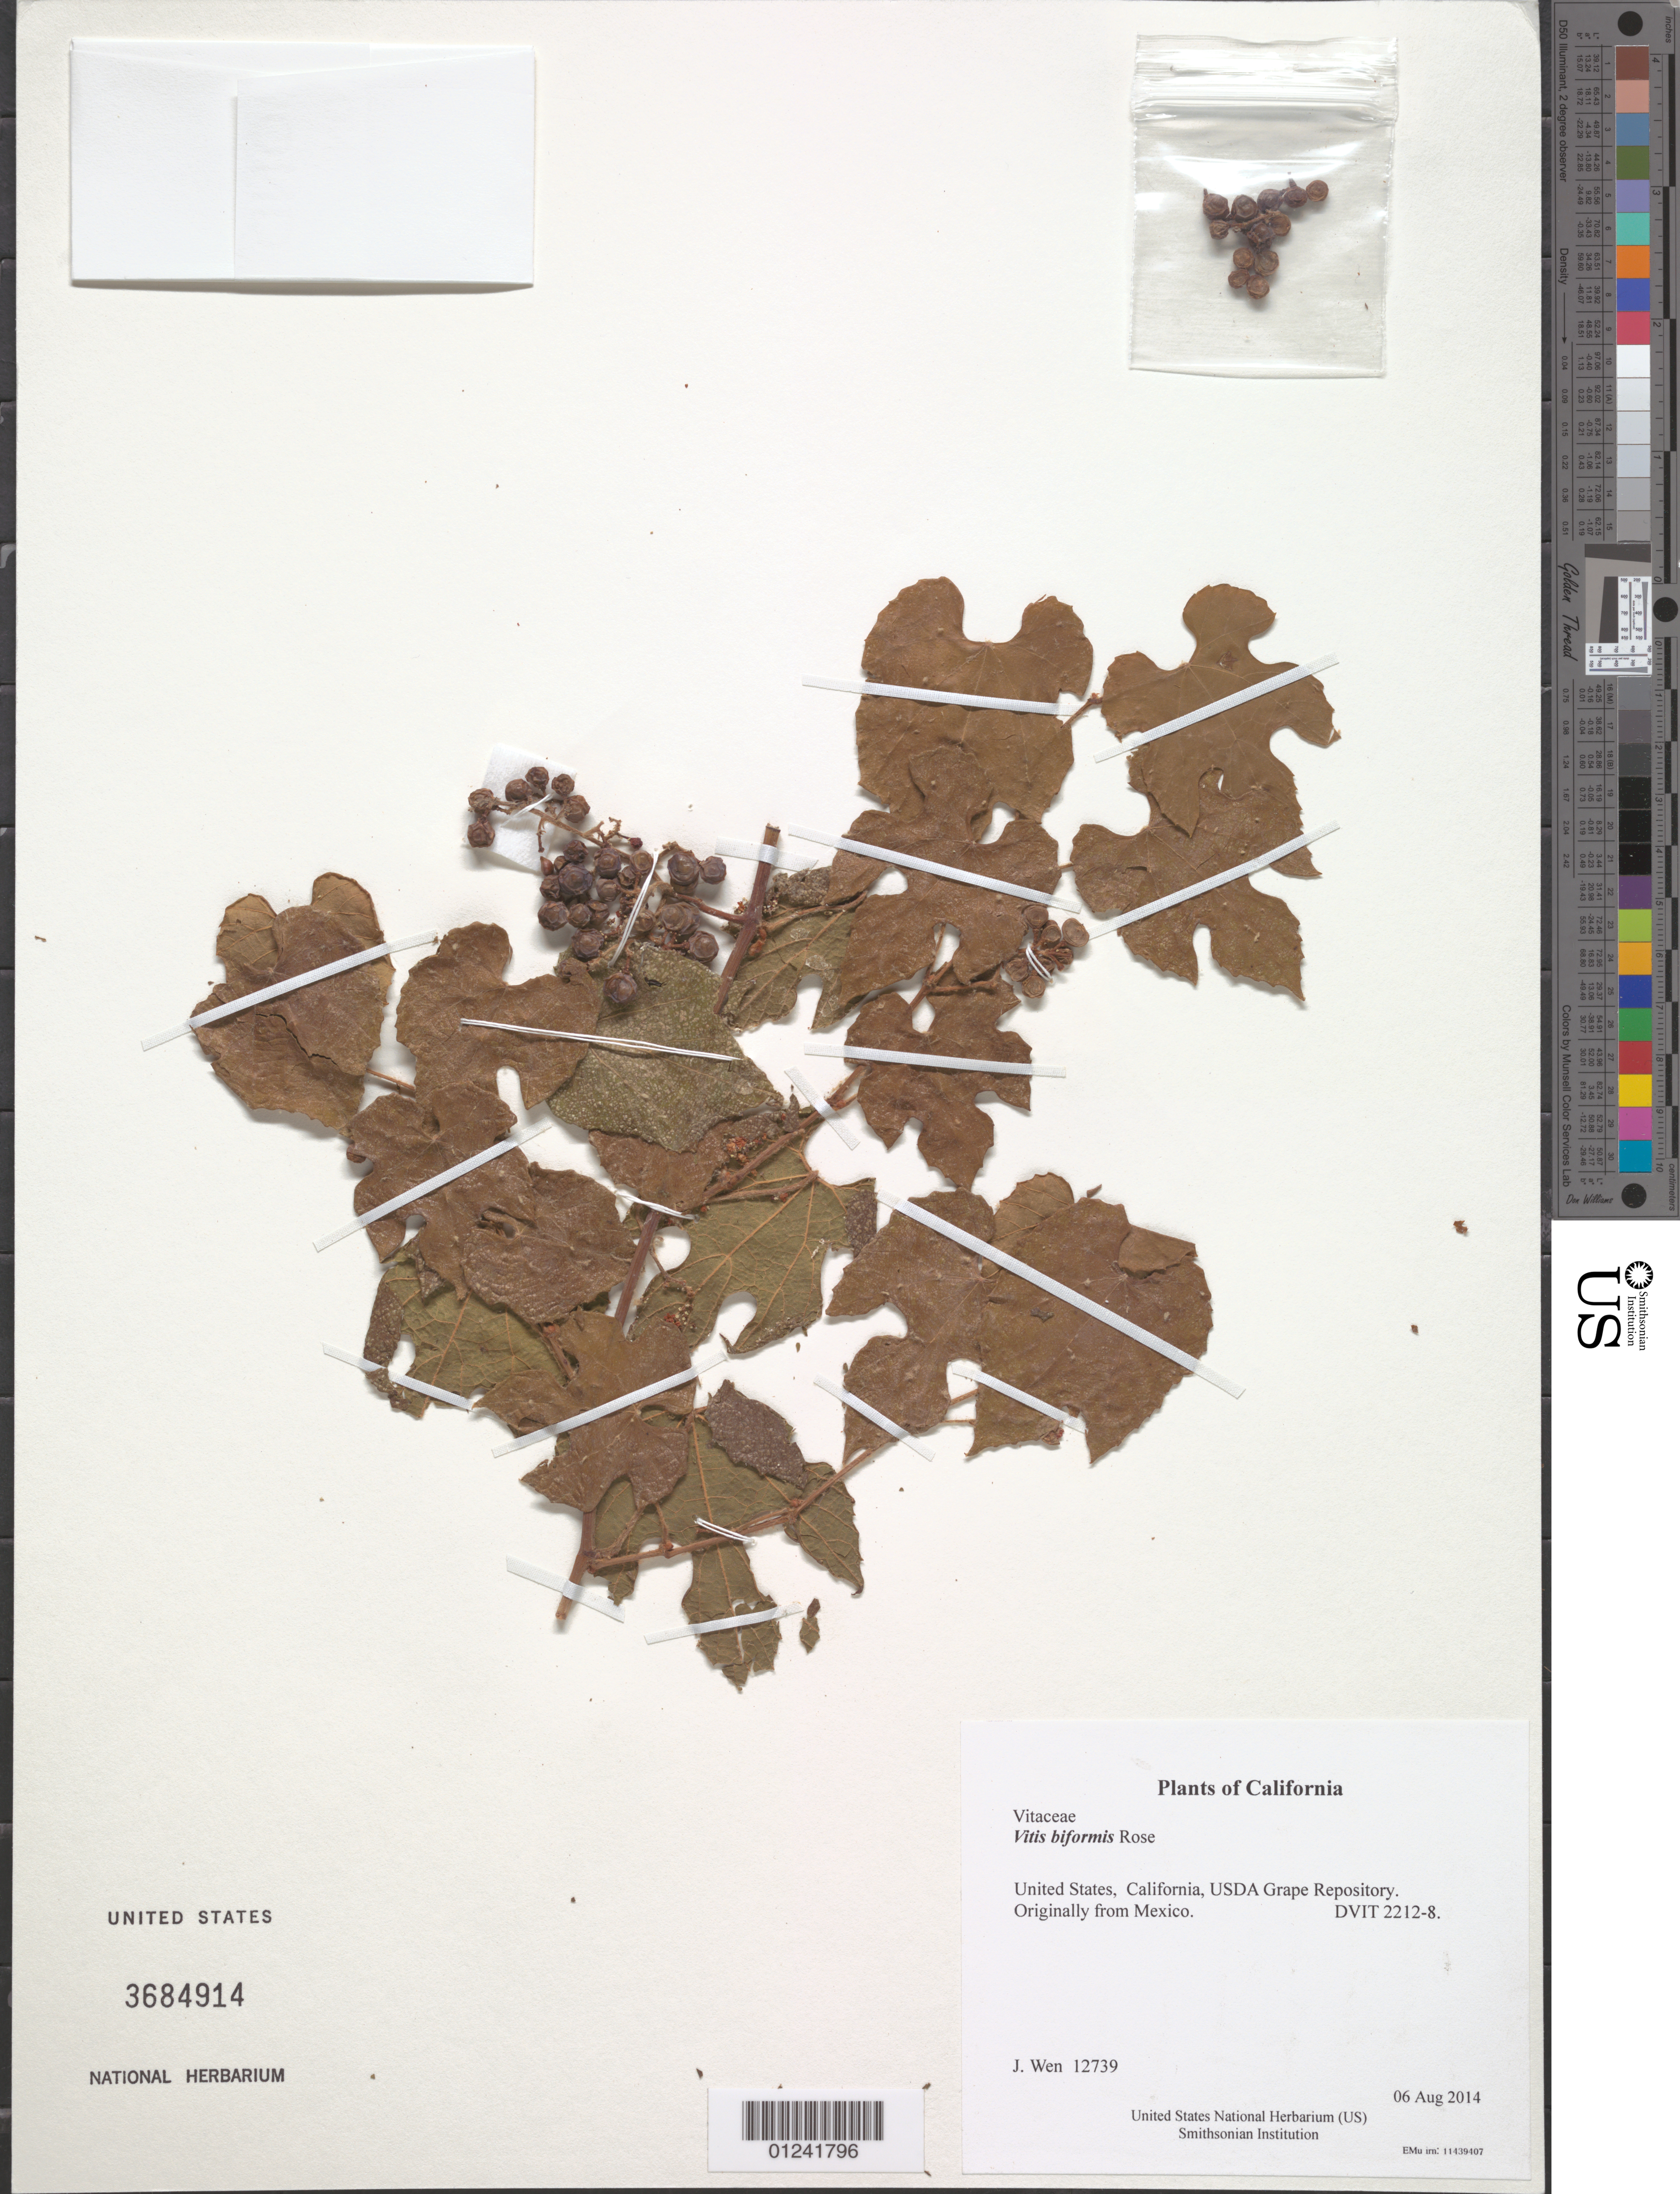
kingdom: Plantae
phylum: Tracheophyta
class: Magnoliopsida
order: Vitales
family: Vitaceae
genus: Vitis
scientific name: Vitis biformis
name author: Rose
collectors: J. Wen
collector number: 12739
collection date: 2014-08-06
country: United States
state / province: California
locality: USDA Grape Repository.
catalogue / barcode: US 3684914